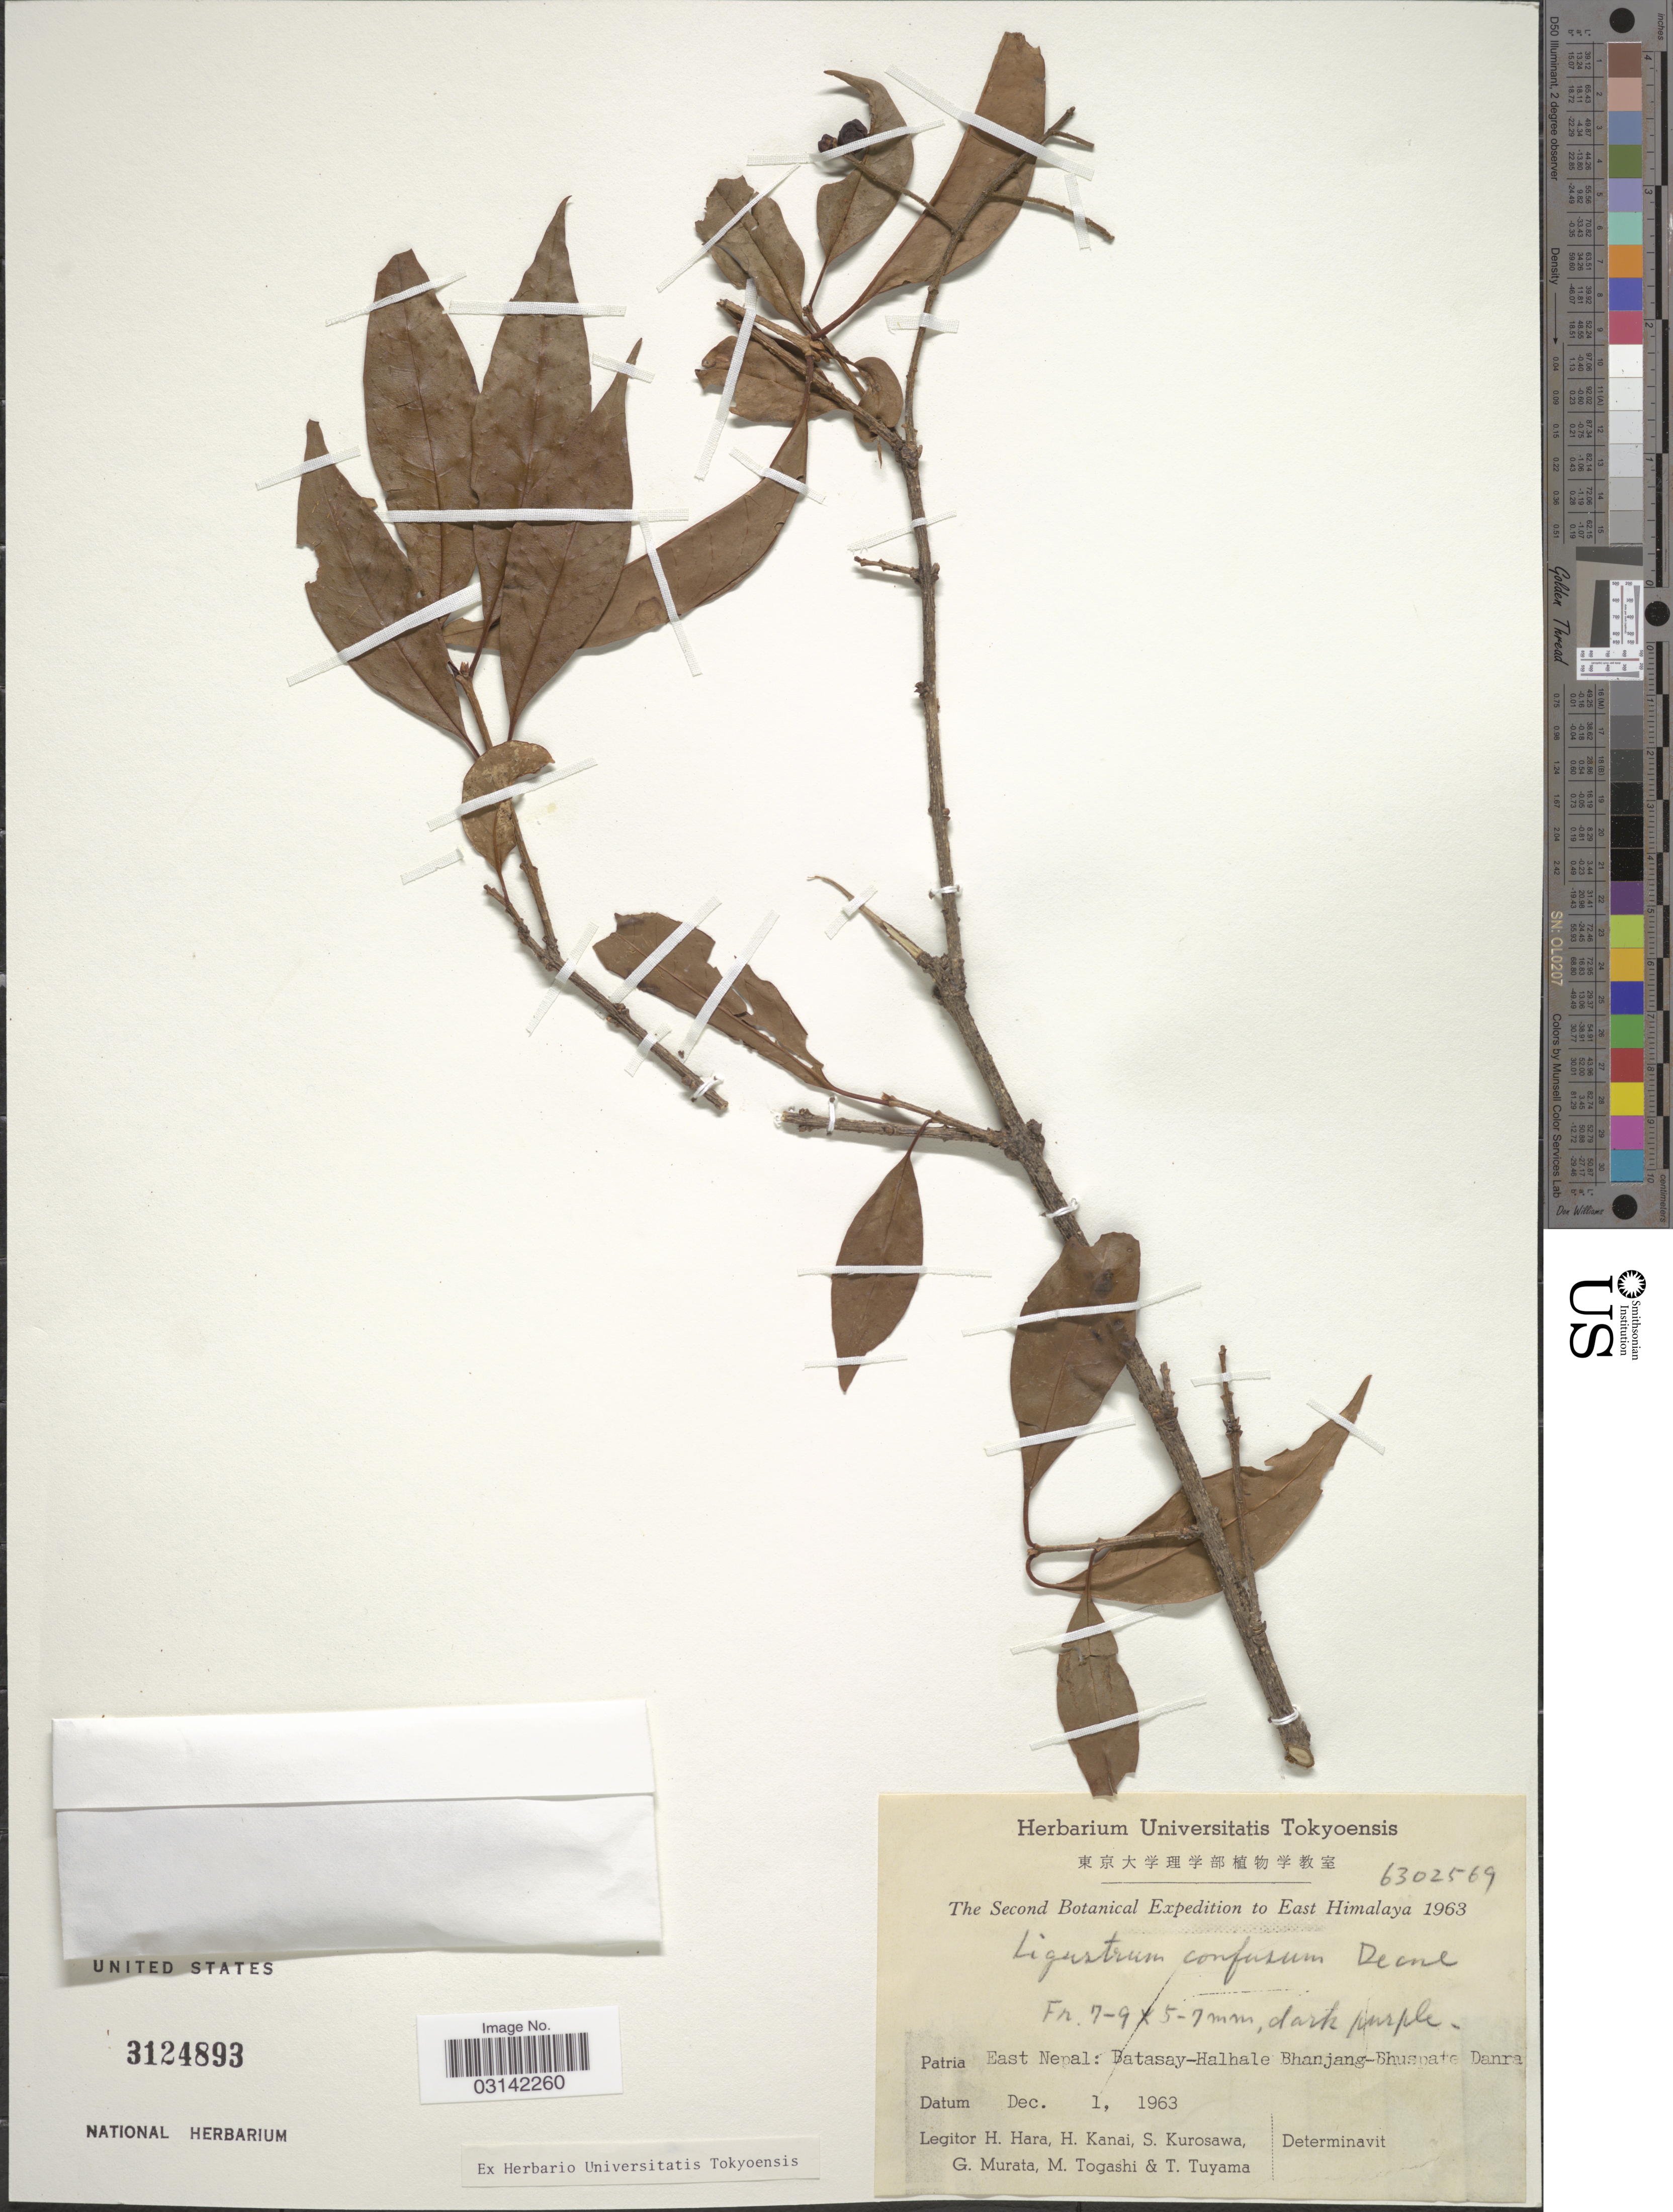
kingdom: Plantae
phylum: Tracheophyta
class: Magnoliopsida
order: Lamiales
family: Oleaceae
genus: Ligustrum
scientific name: Ligustrum confusum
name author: Decne.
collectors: H. Hara, H. Kanai, S. Kurosawa, G. Murata & et al.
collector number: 6302569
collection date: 1963-12-01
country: Nepal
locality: East Himalaya. Patria East Nepal: Batasay-Halhale Bhanjang-Bhuspate Danra.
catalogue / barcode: US 3124893